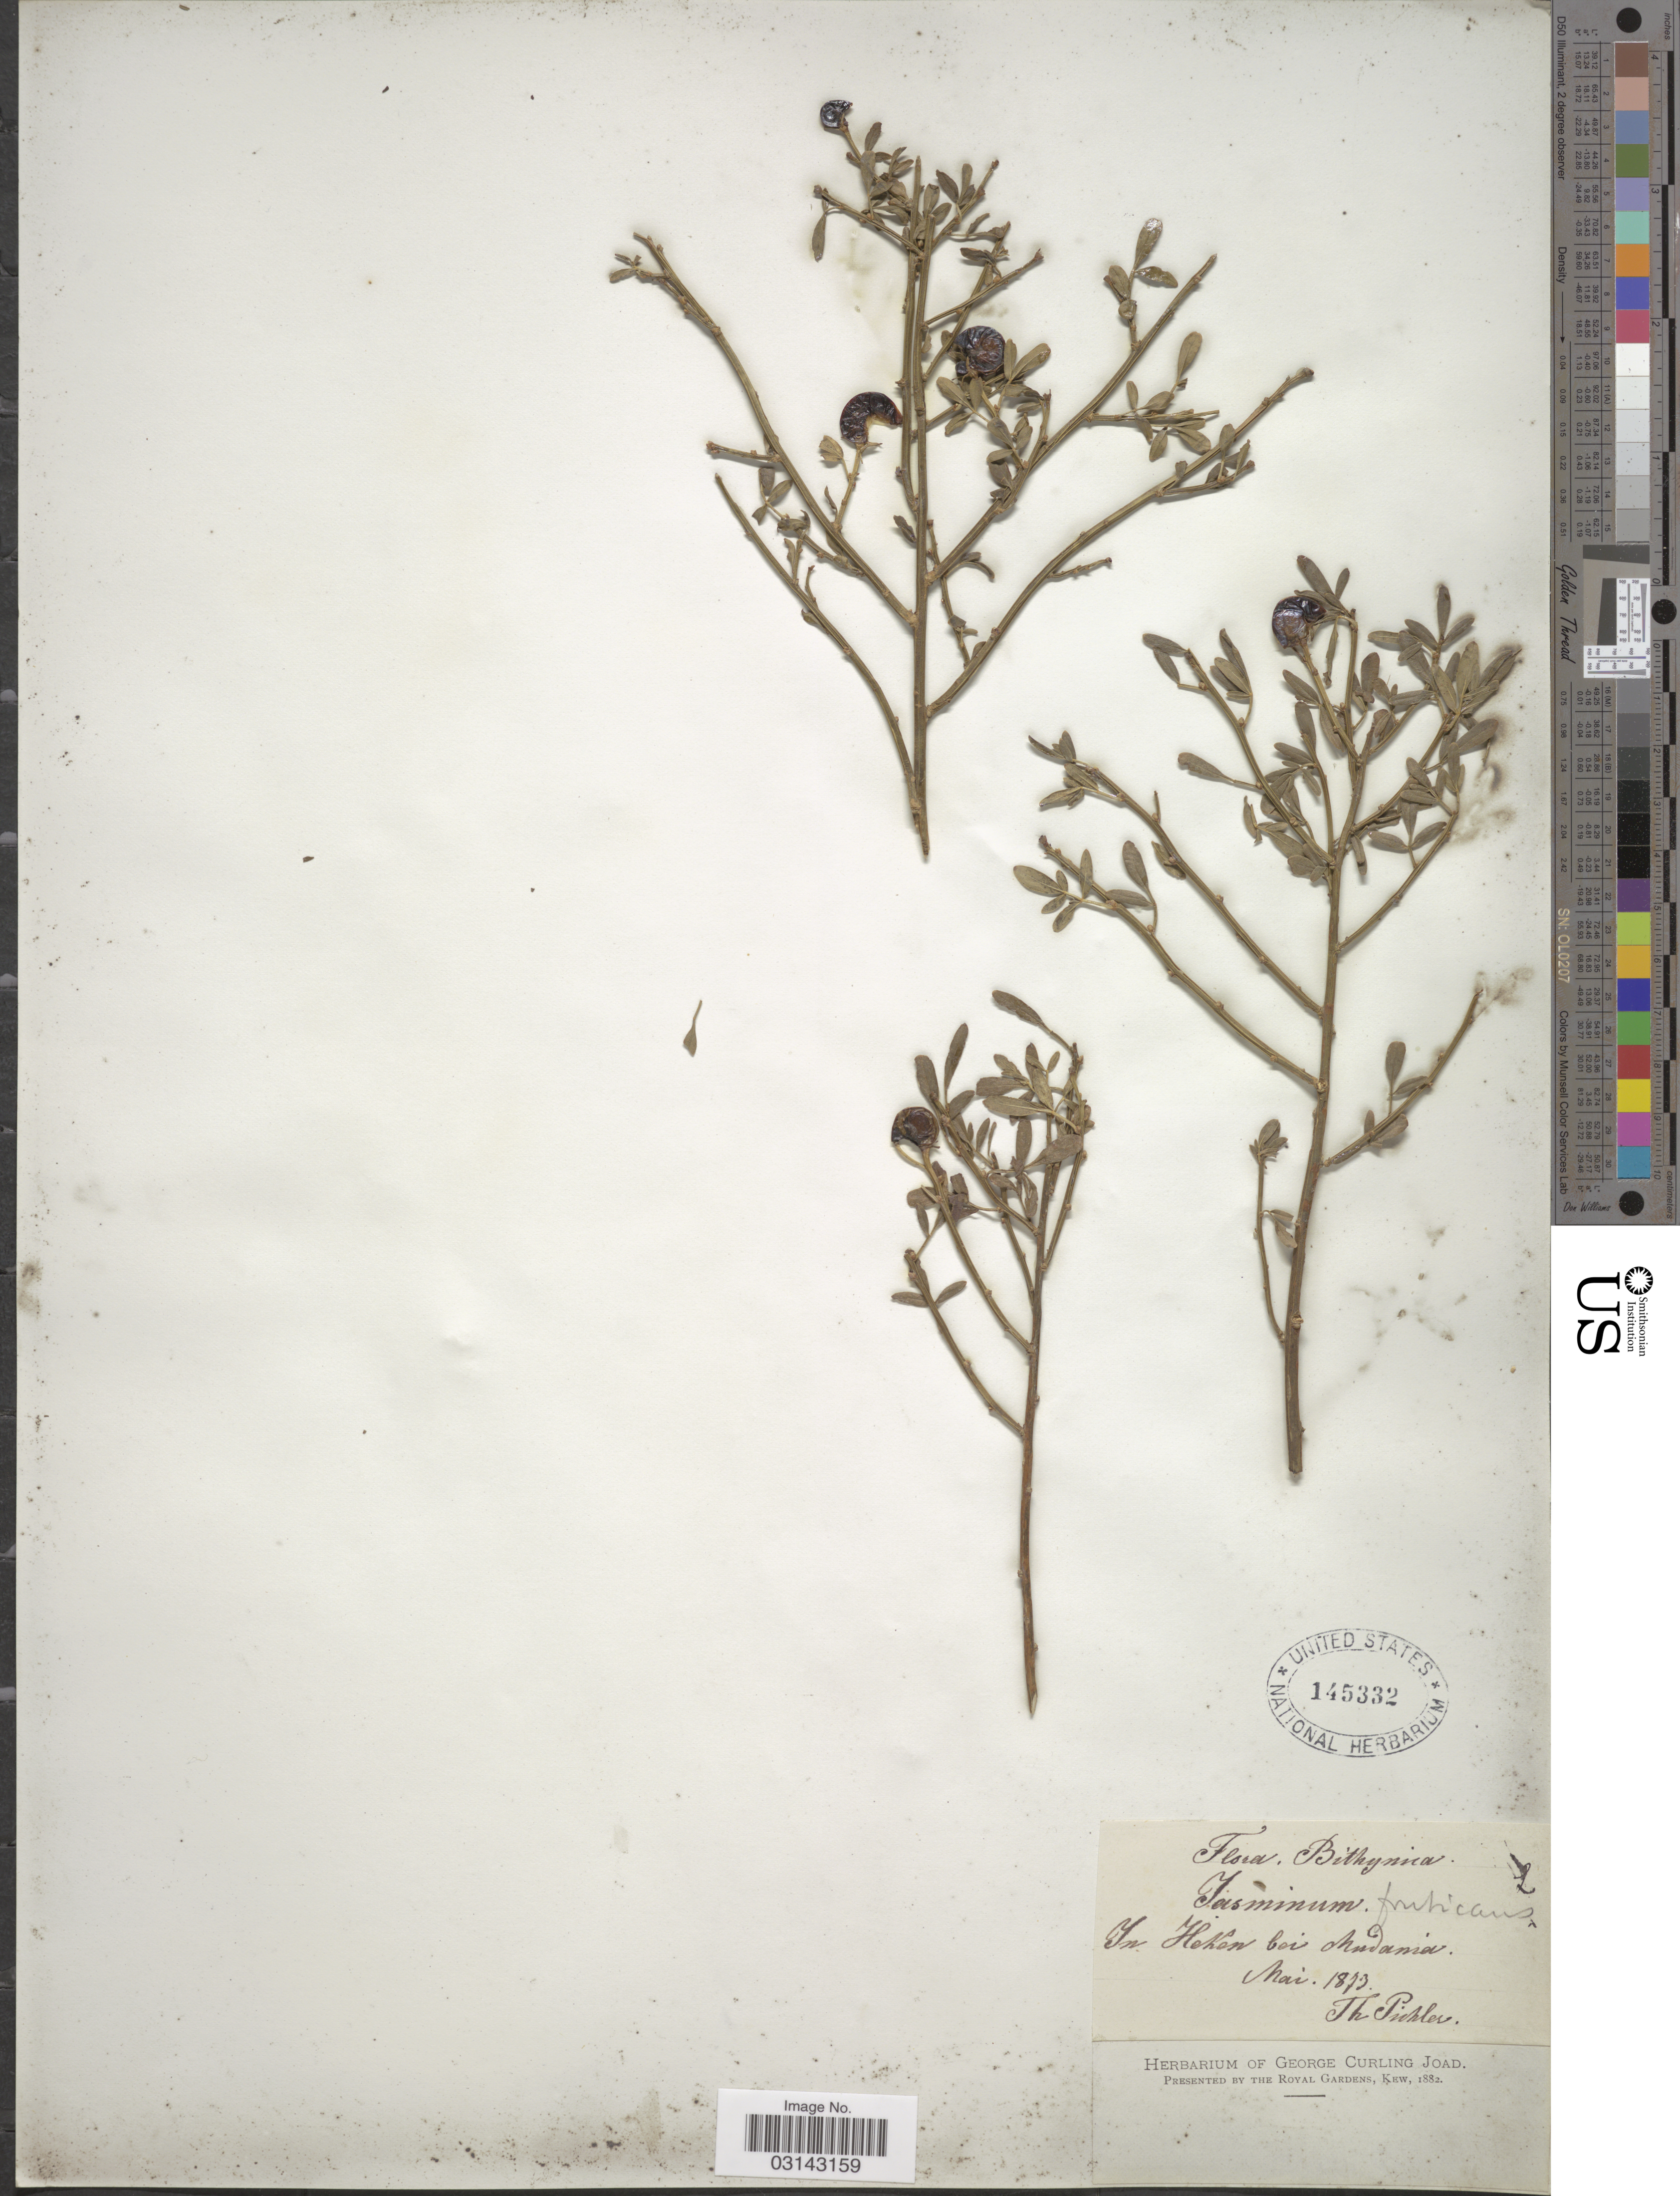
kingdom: Plantae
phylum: Tracheophyta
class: Magnoliopsida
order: Lamiales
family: Oleaceae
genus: Jasminum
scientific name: Jasminum fruticans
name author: L.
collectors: T. Pichler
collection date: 1873-05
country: Greece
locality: In Hohen boi Andania.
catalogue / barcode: US 145332